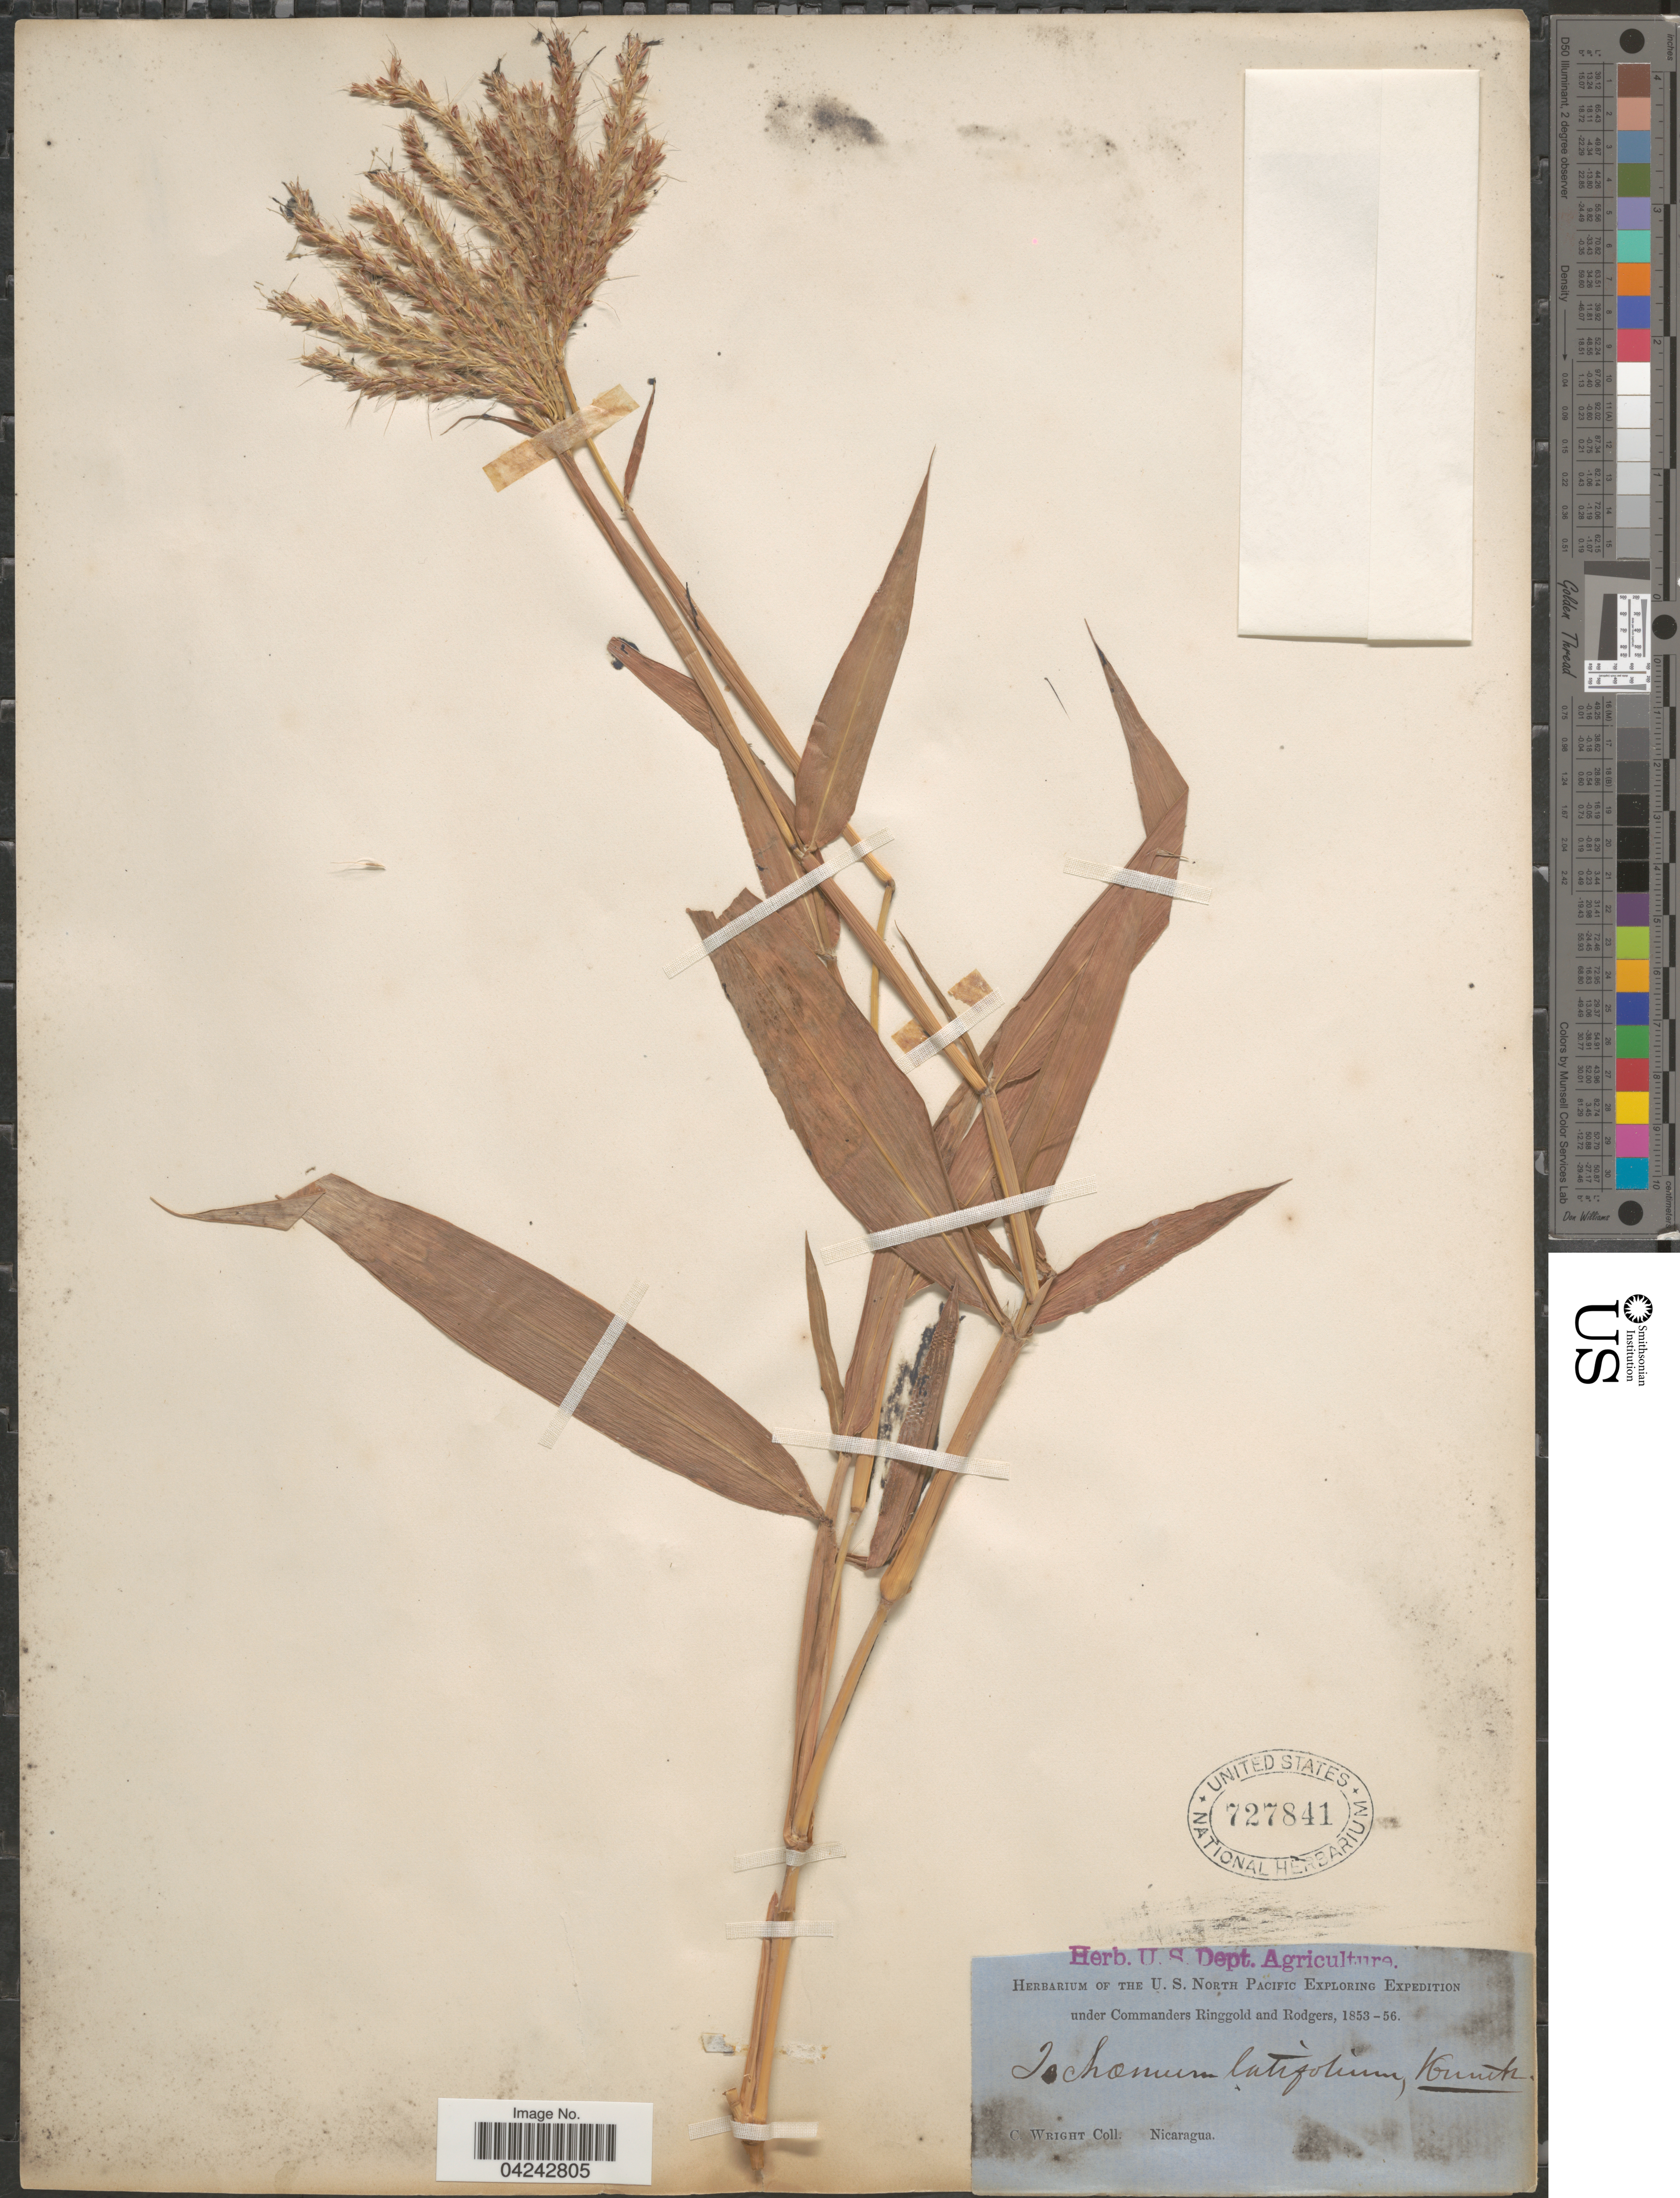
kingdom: Plantae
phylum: Tracheophyta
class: Liliopsida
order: Poales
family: Poaceae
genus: Ischaemum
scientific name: Ischaemum latifolium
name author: (Spreng.) Kunth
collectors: C. Wright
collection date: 1853/1856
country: Nicaragua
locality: The U.S. North Pacific Exploring Expedition.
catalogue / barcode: US 727841